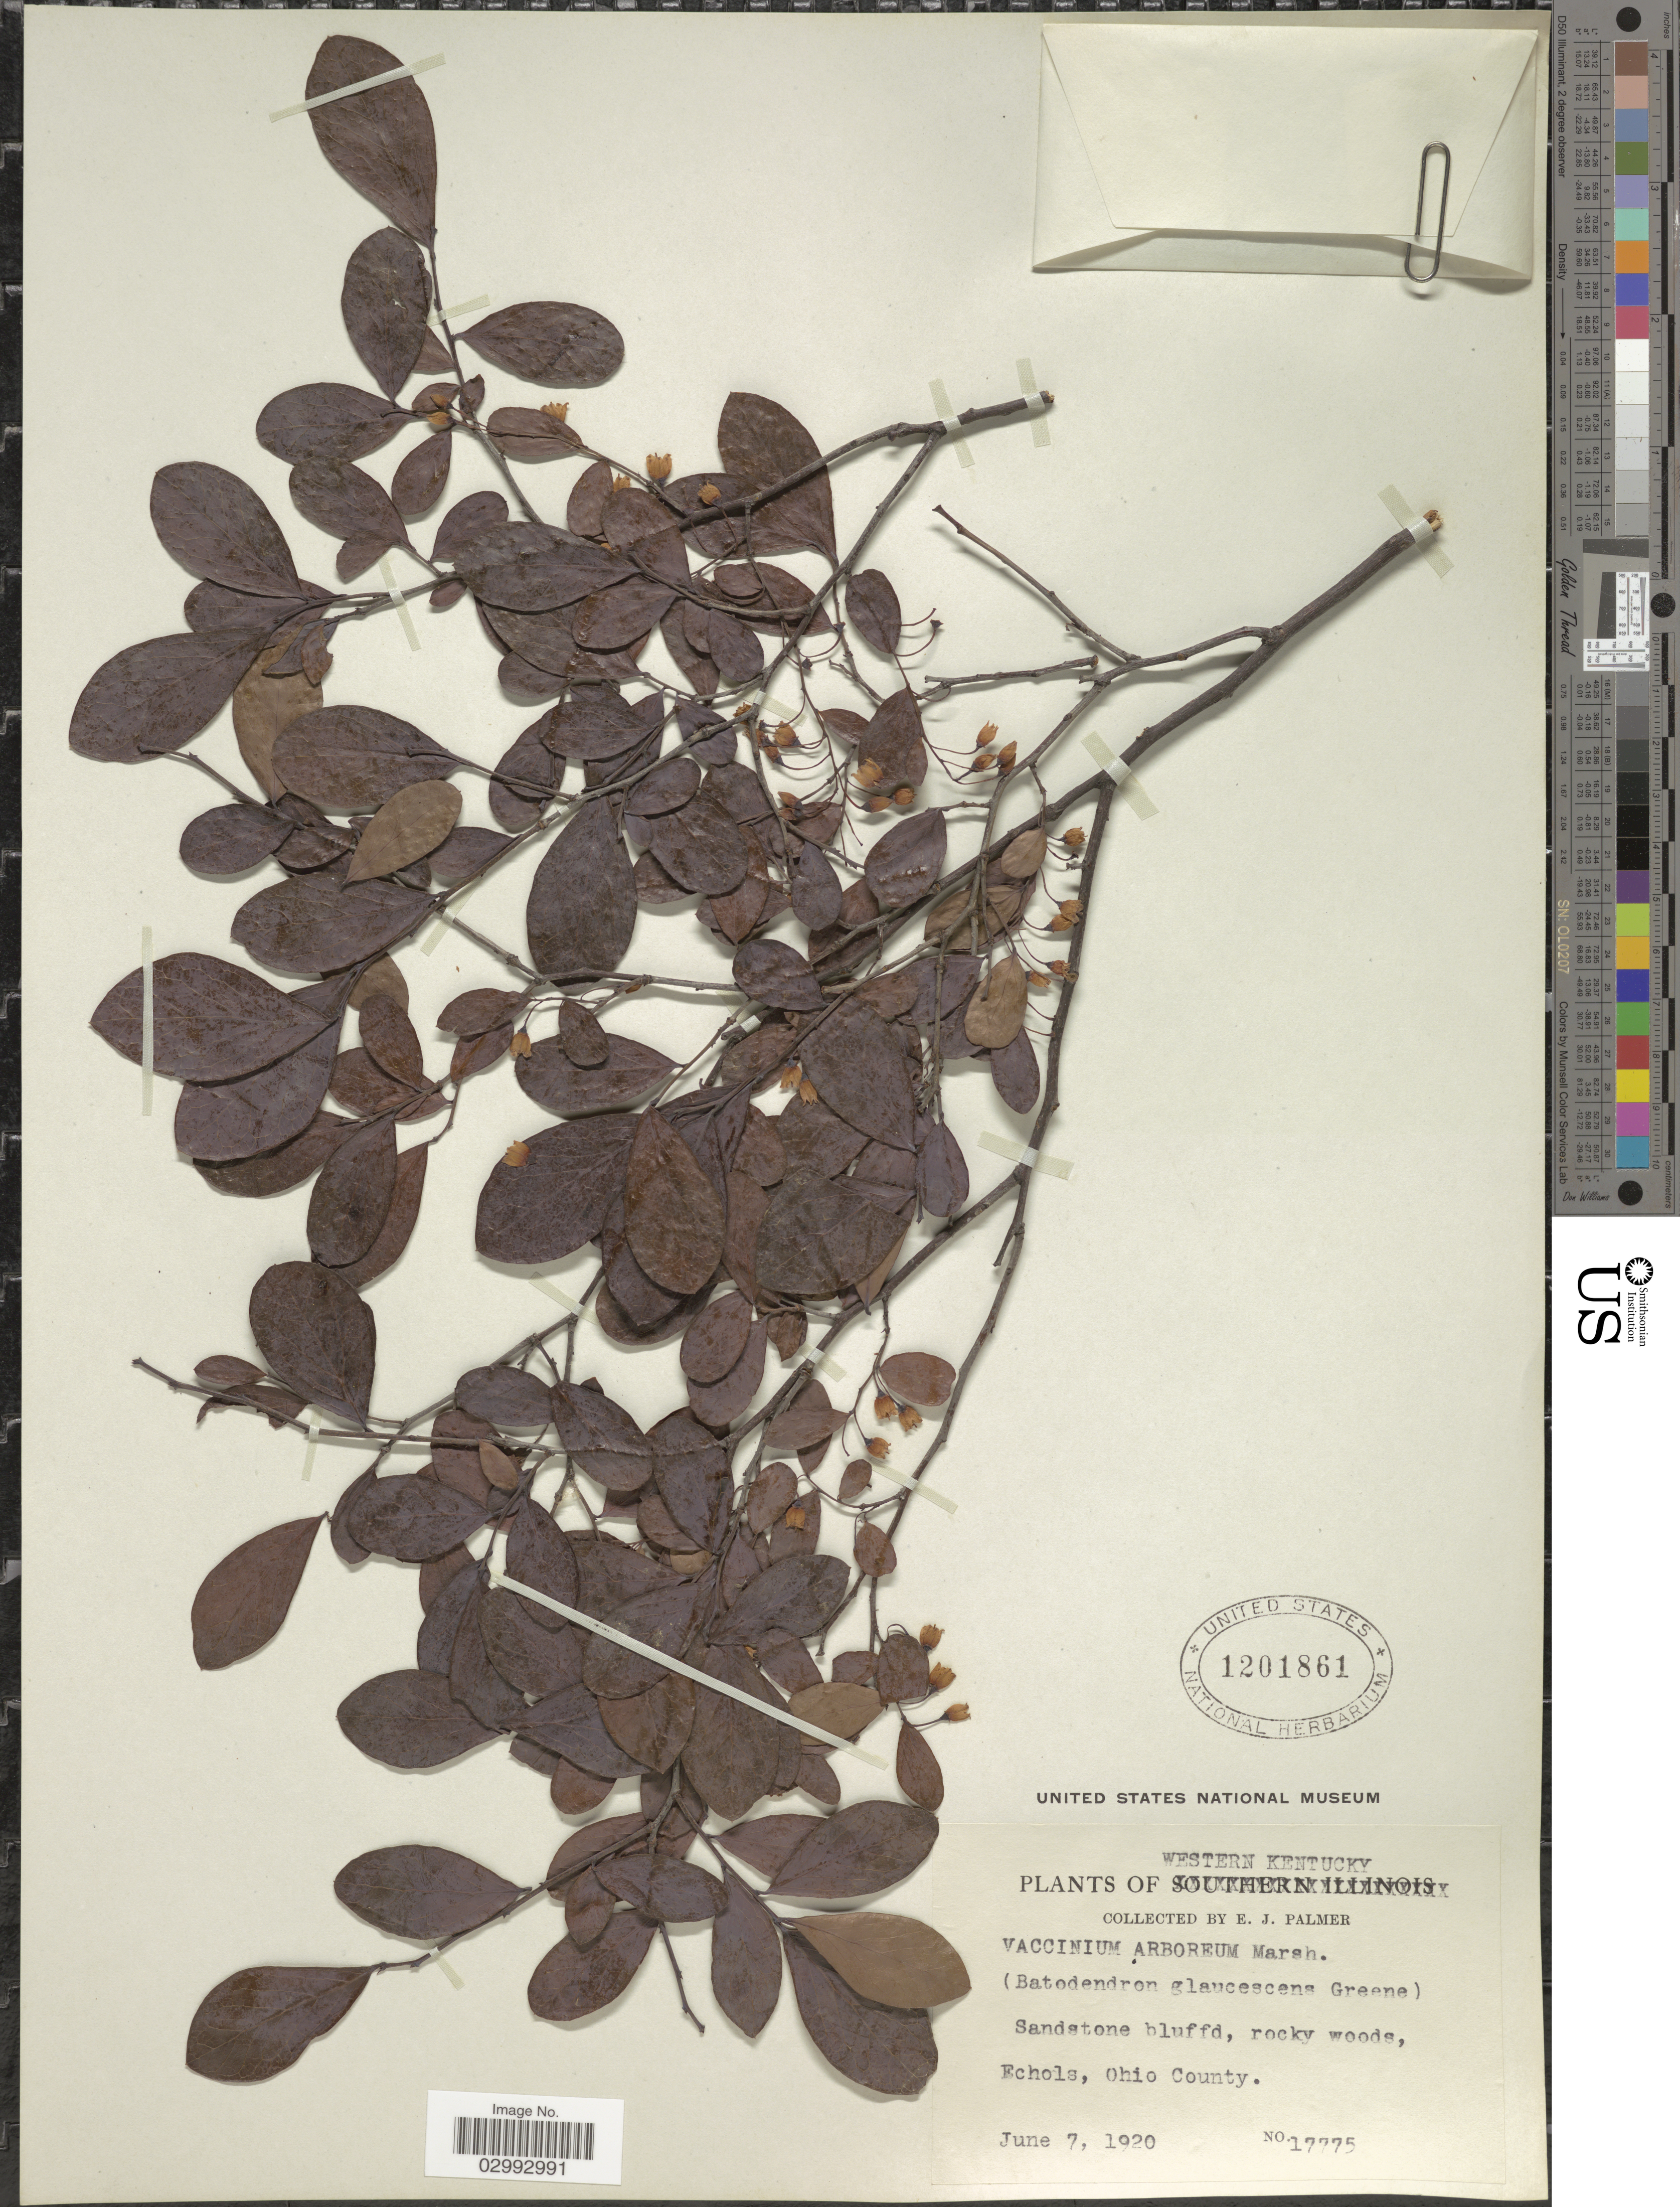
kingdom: Plantae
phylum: Tracheophyta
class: Magnoliopsida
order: Ericales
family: Ericaceae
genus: Batodendron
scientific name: Batodendron arboreum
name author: Nutt.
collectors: E. J. Palmer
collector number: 17775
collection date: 1920-06-07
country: United States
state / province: Kentucky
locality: Western Kentucky. Sandstone bluff, rocky woods, Echols, Ohio County.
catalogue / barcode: US 1201861